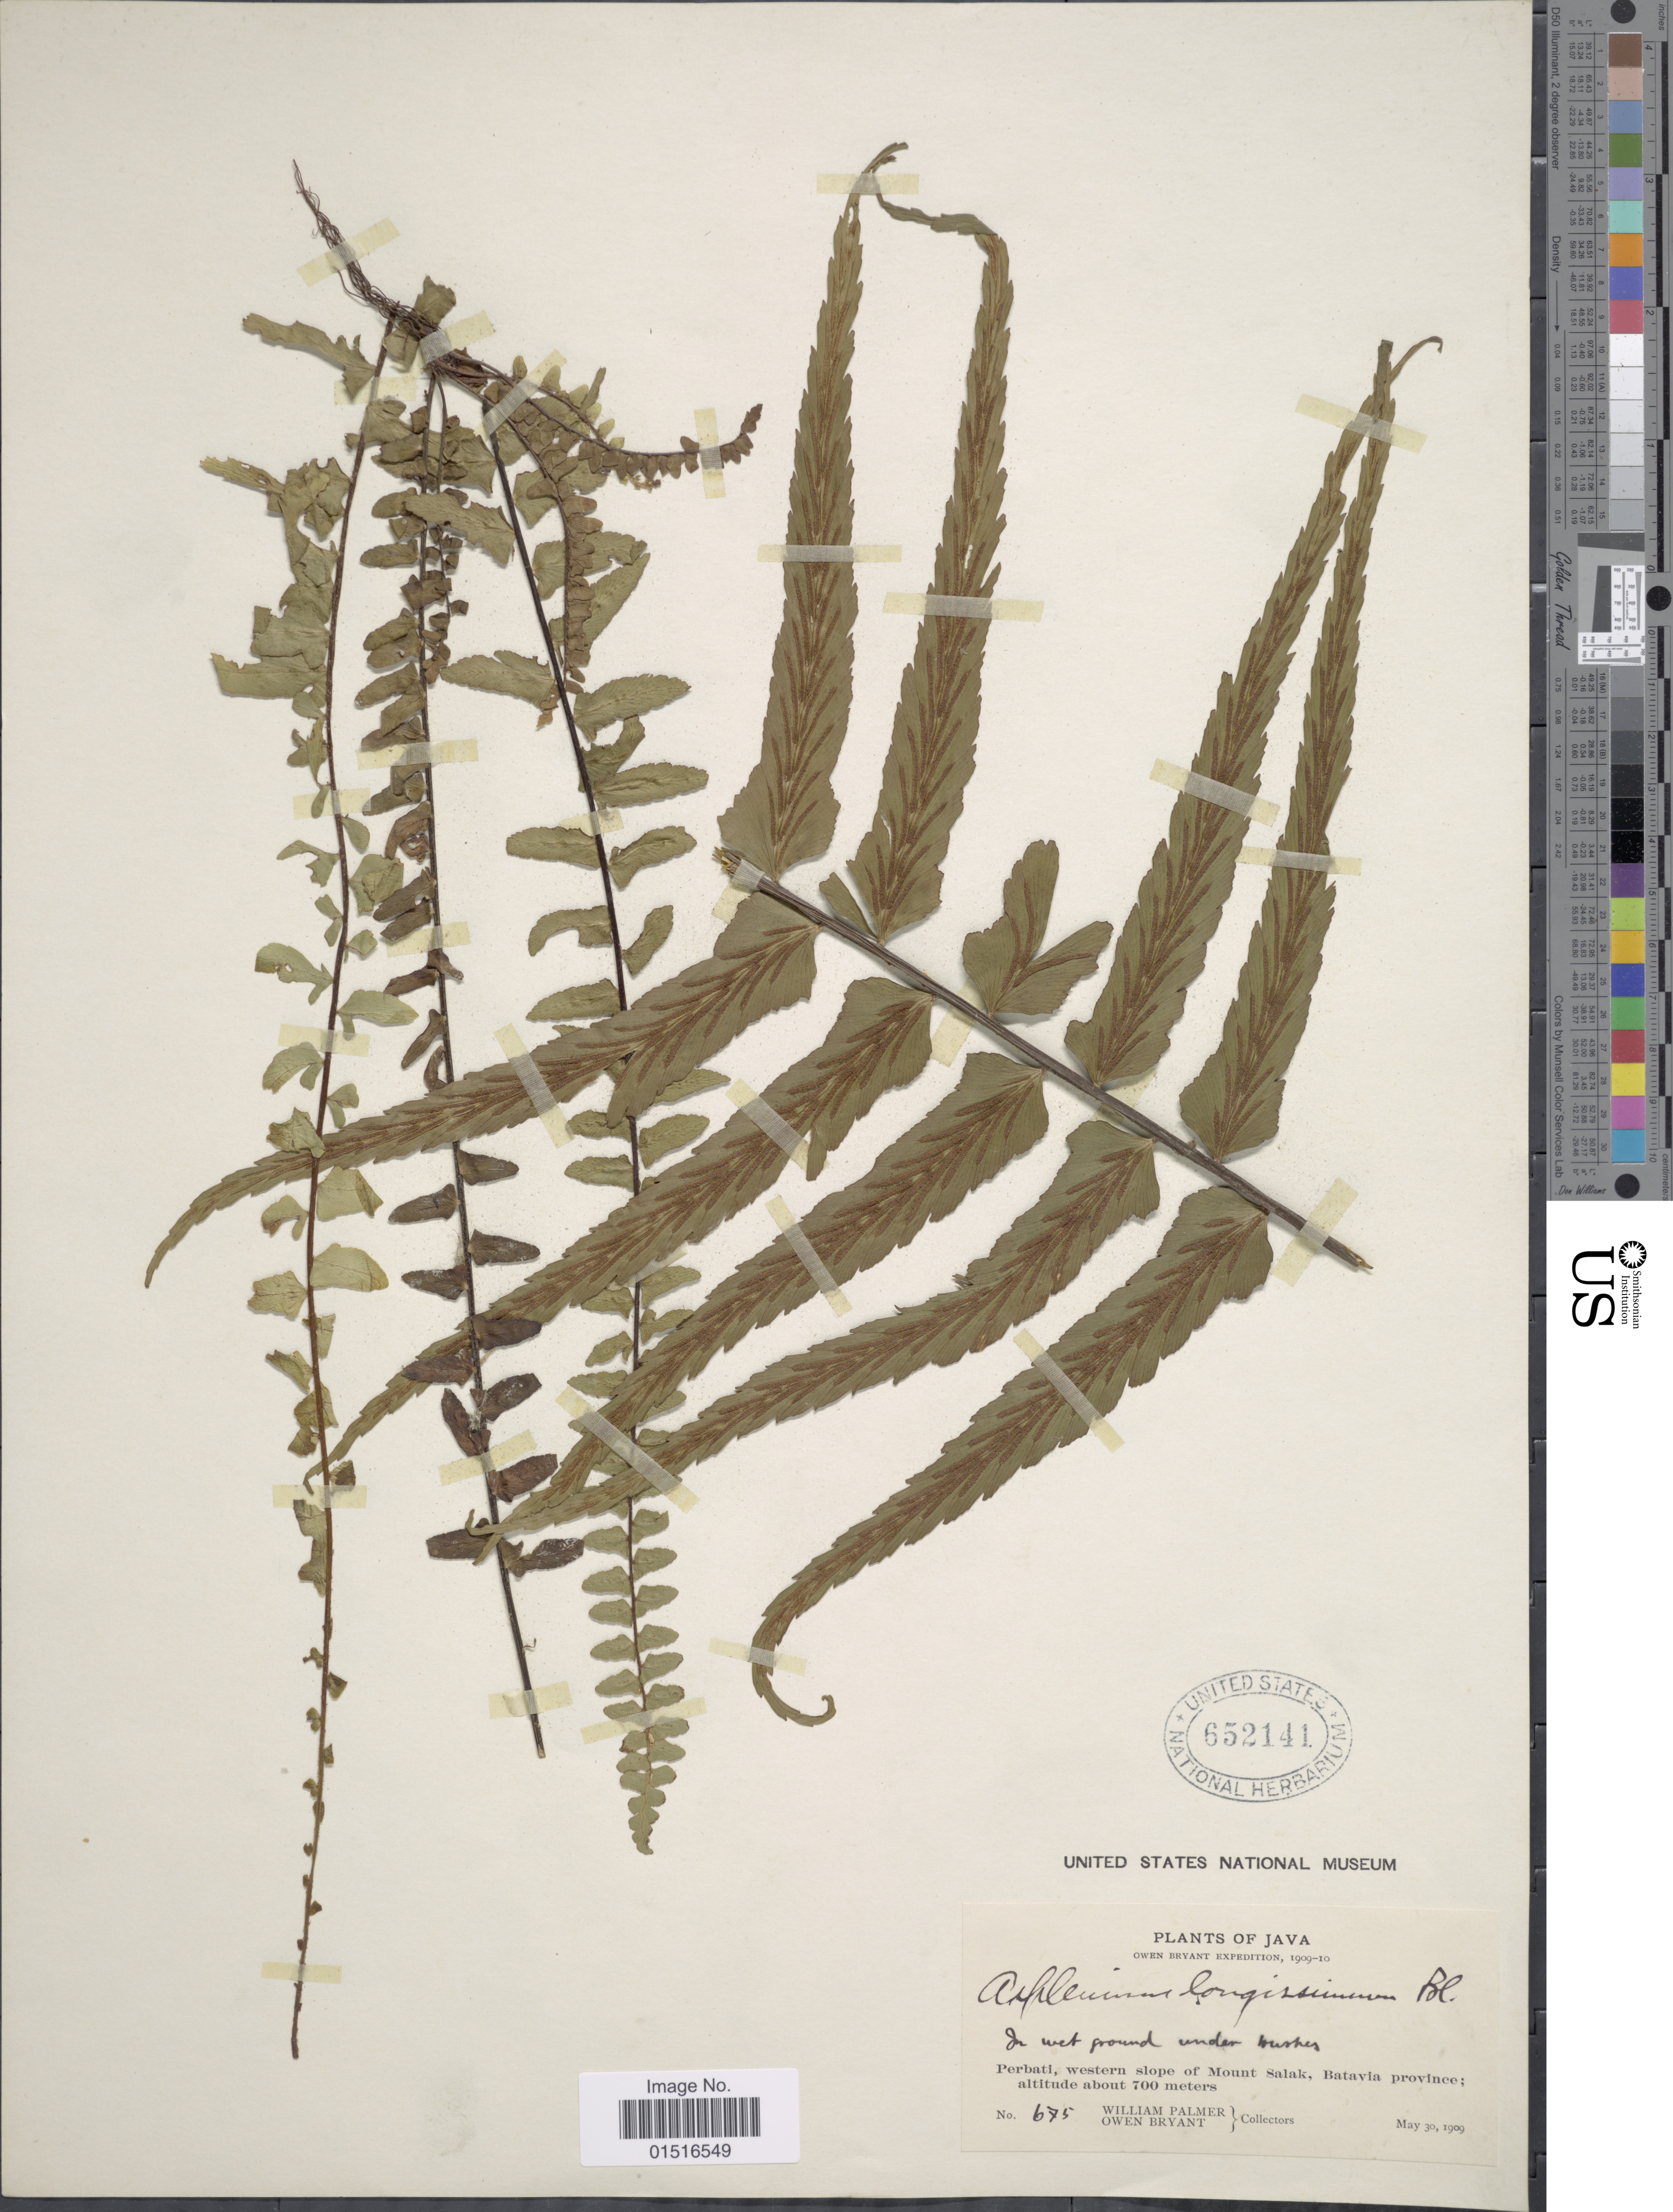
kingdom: Plantae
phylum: Tracheophyta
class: Polypodiopsida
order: Polypodiales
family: Aspleniaceae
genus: Asplenium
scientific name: Asplenium longissimum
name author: Blume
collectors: W. Palmer & O. Bryant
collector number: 675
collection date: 1909-05-30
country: Indonesia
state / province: Java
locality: Perbati, western slope of Mount Salak, Batavia province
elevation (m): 700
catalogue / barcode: US 652141